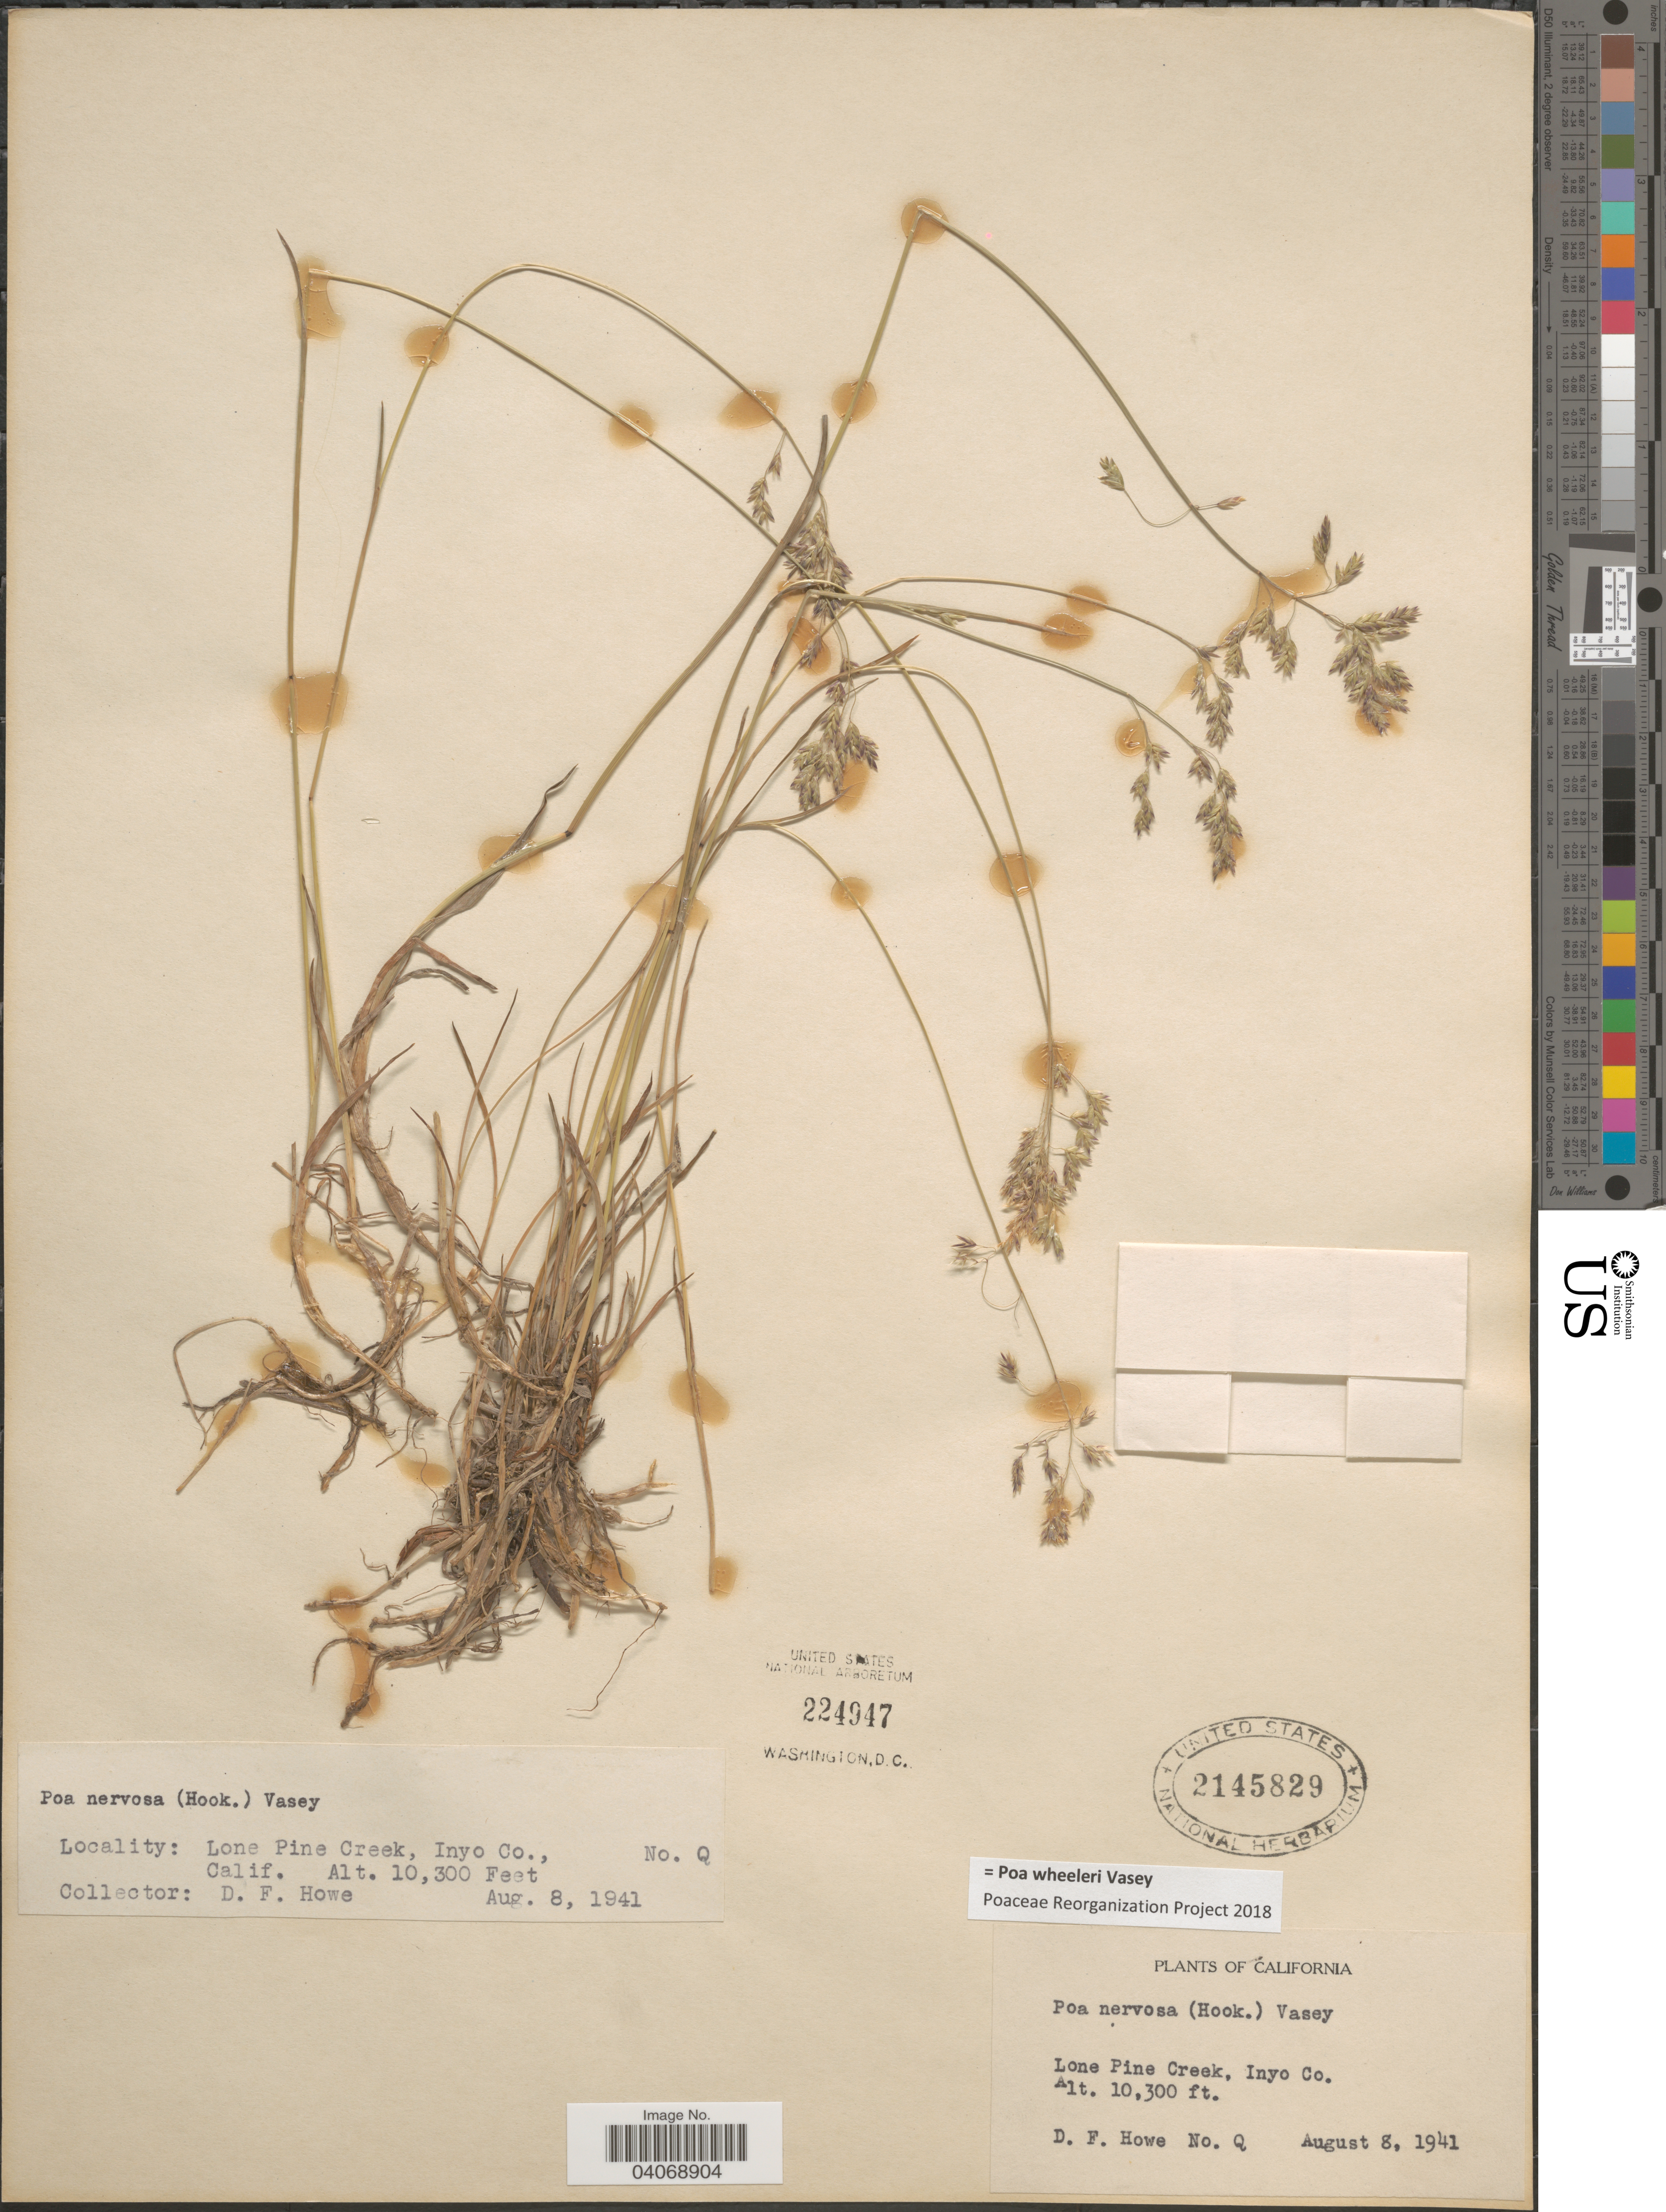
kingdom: Plantae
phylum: Tracheophyta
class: Liliopsida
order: Poales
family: Poaceae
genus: Poa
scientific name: Poa wheeleri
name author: Vasey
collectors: D. Howe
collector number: Q?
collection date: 1941-08-08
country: United States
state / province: California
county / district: Inyo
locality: Lone Pine Creek, Inyo Co.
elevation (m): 3139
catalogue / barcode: US 2145829